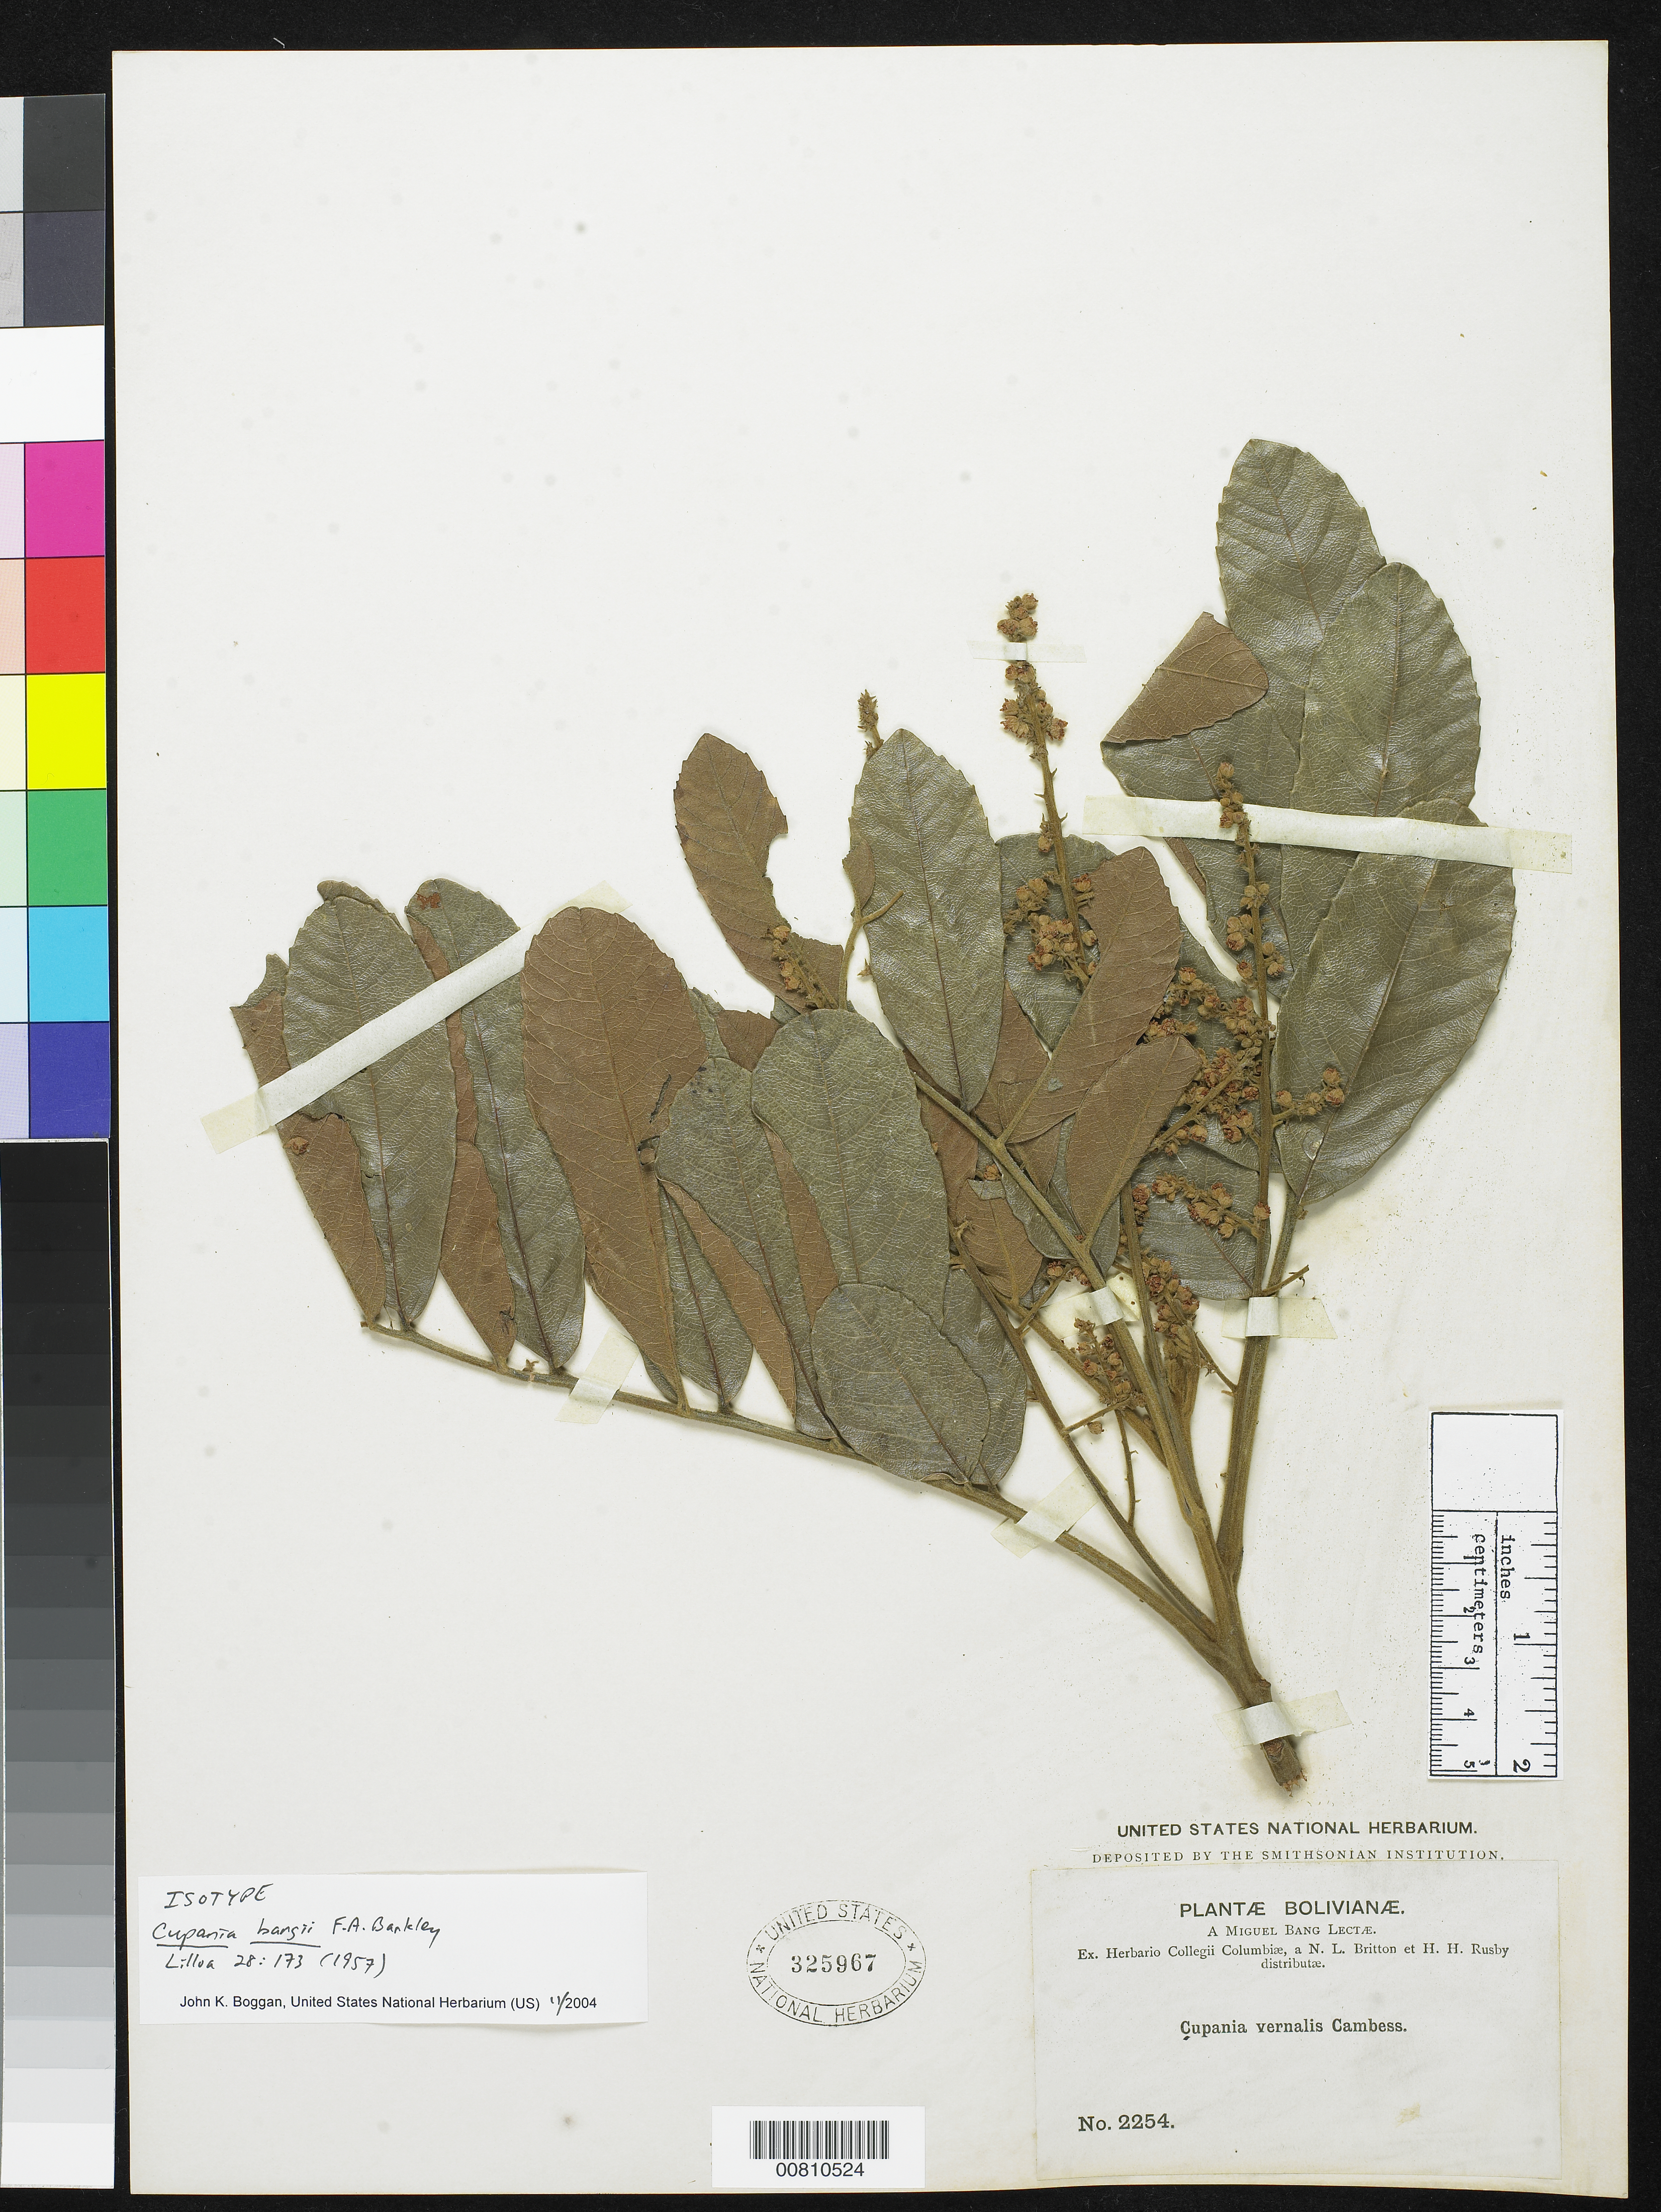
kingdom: Plantae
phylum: Tracheophyta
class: Magnoliopsida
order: Sapindales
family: Sapindaceae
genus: Cupania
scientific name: Cupania bangii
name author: F.A. Barkley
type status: Isotype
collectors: M. Bang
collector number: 2254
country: Bolivia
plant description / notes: US sheet without date, locality, or other data.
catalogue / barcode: US 325967